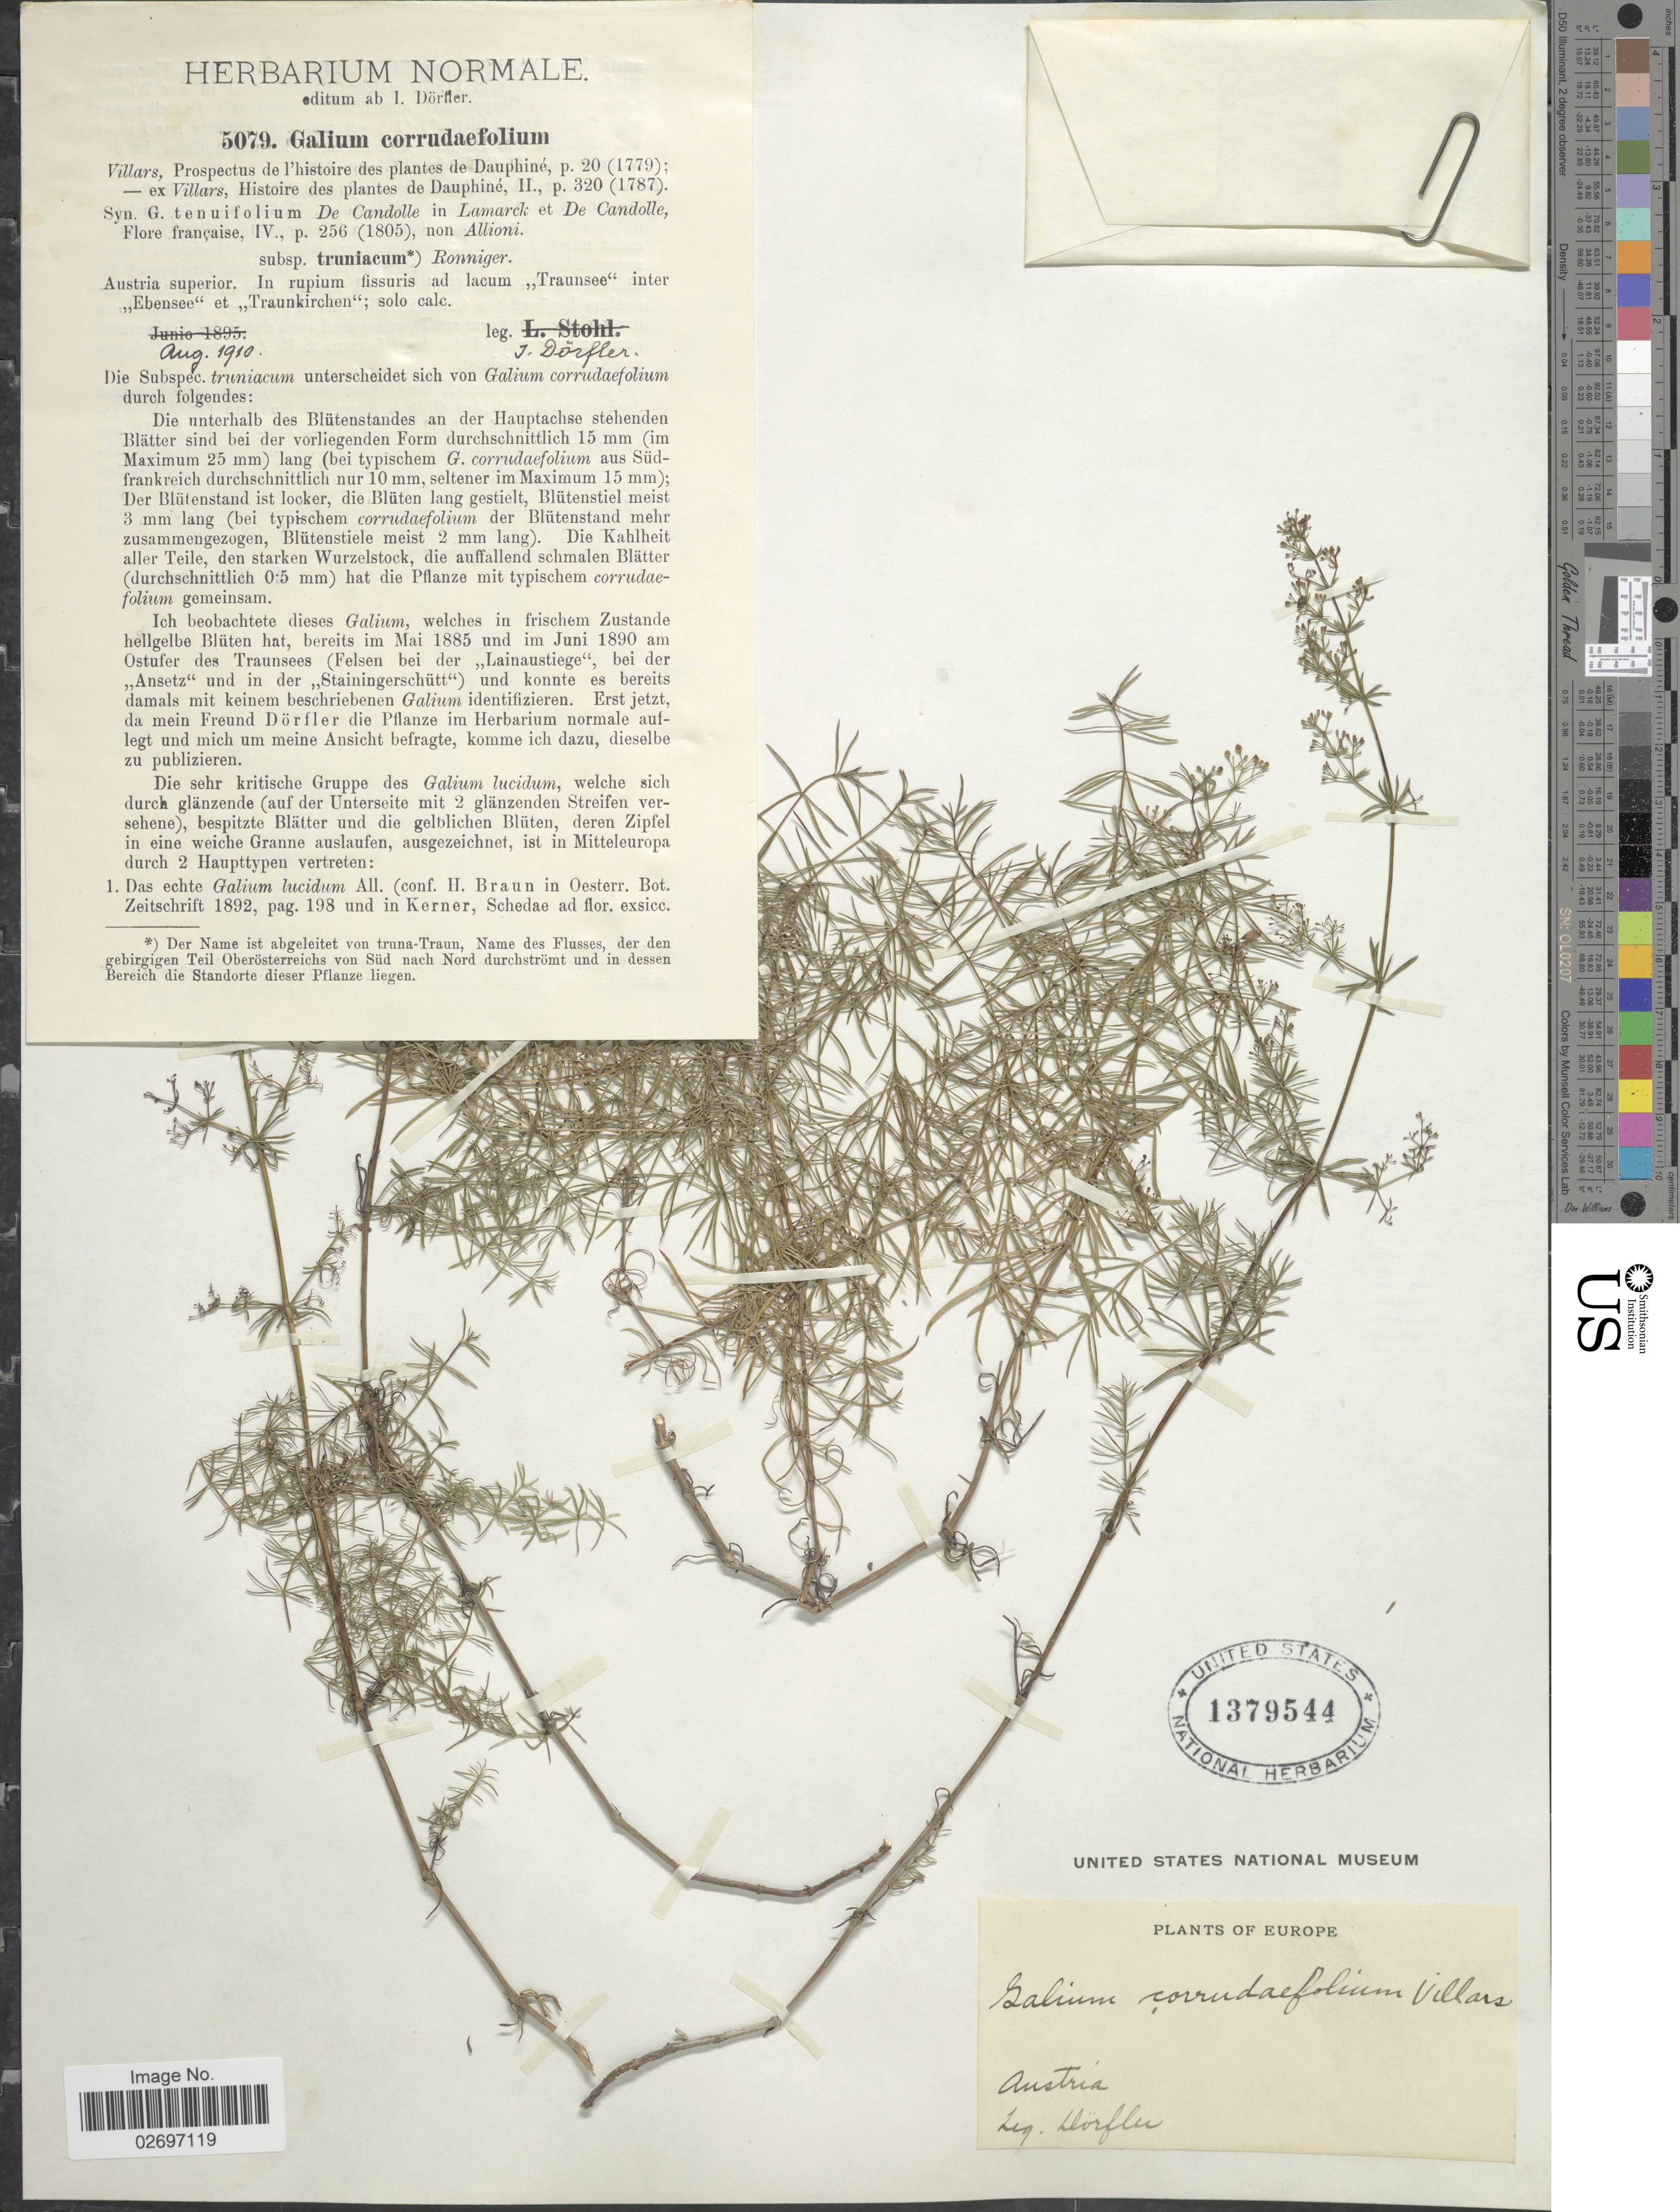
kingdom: Plantae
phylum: Tracheophyta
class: Magnoliopsida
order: Gentianales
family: Rubiaceae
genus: Galium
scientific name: Galium corrudaefolium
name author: Vill.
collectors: I. Dörfler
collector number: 5079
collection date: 1910-08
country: Austria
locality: In rupium fissuris ad lacum Traunsee inter "Ebensee"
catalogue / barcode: US 1379544